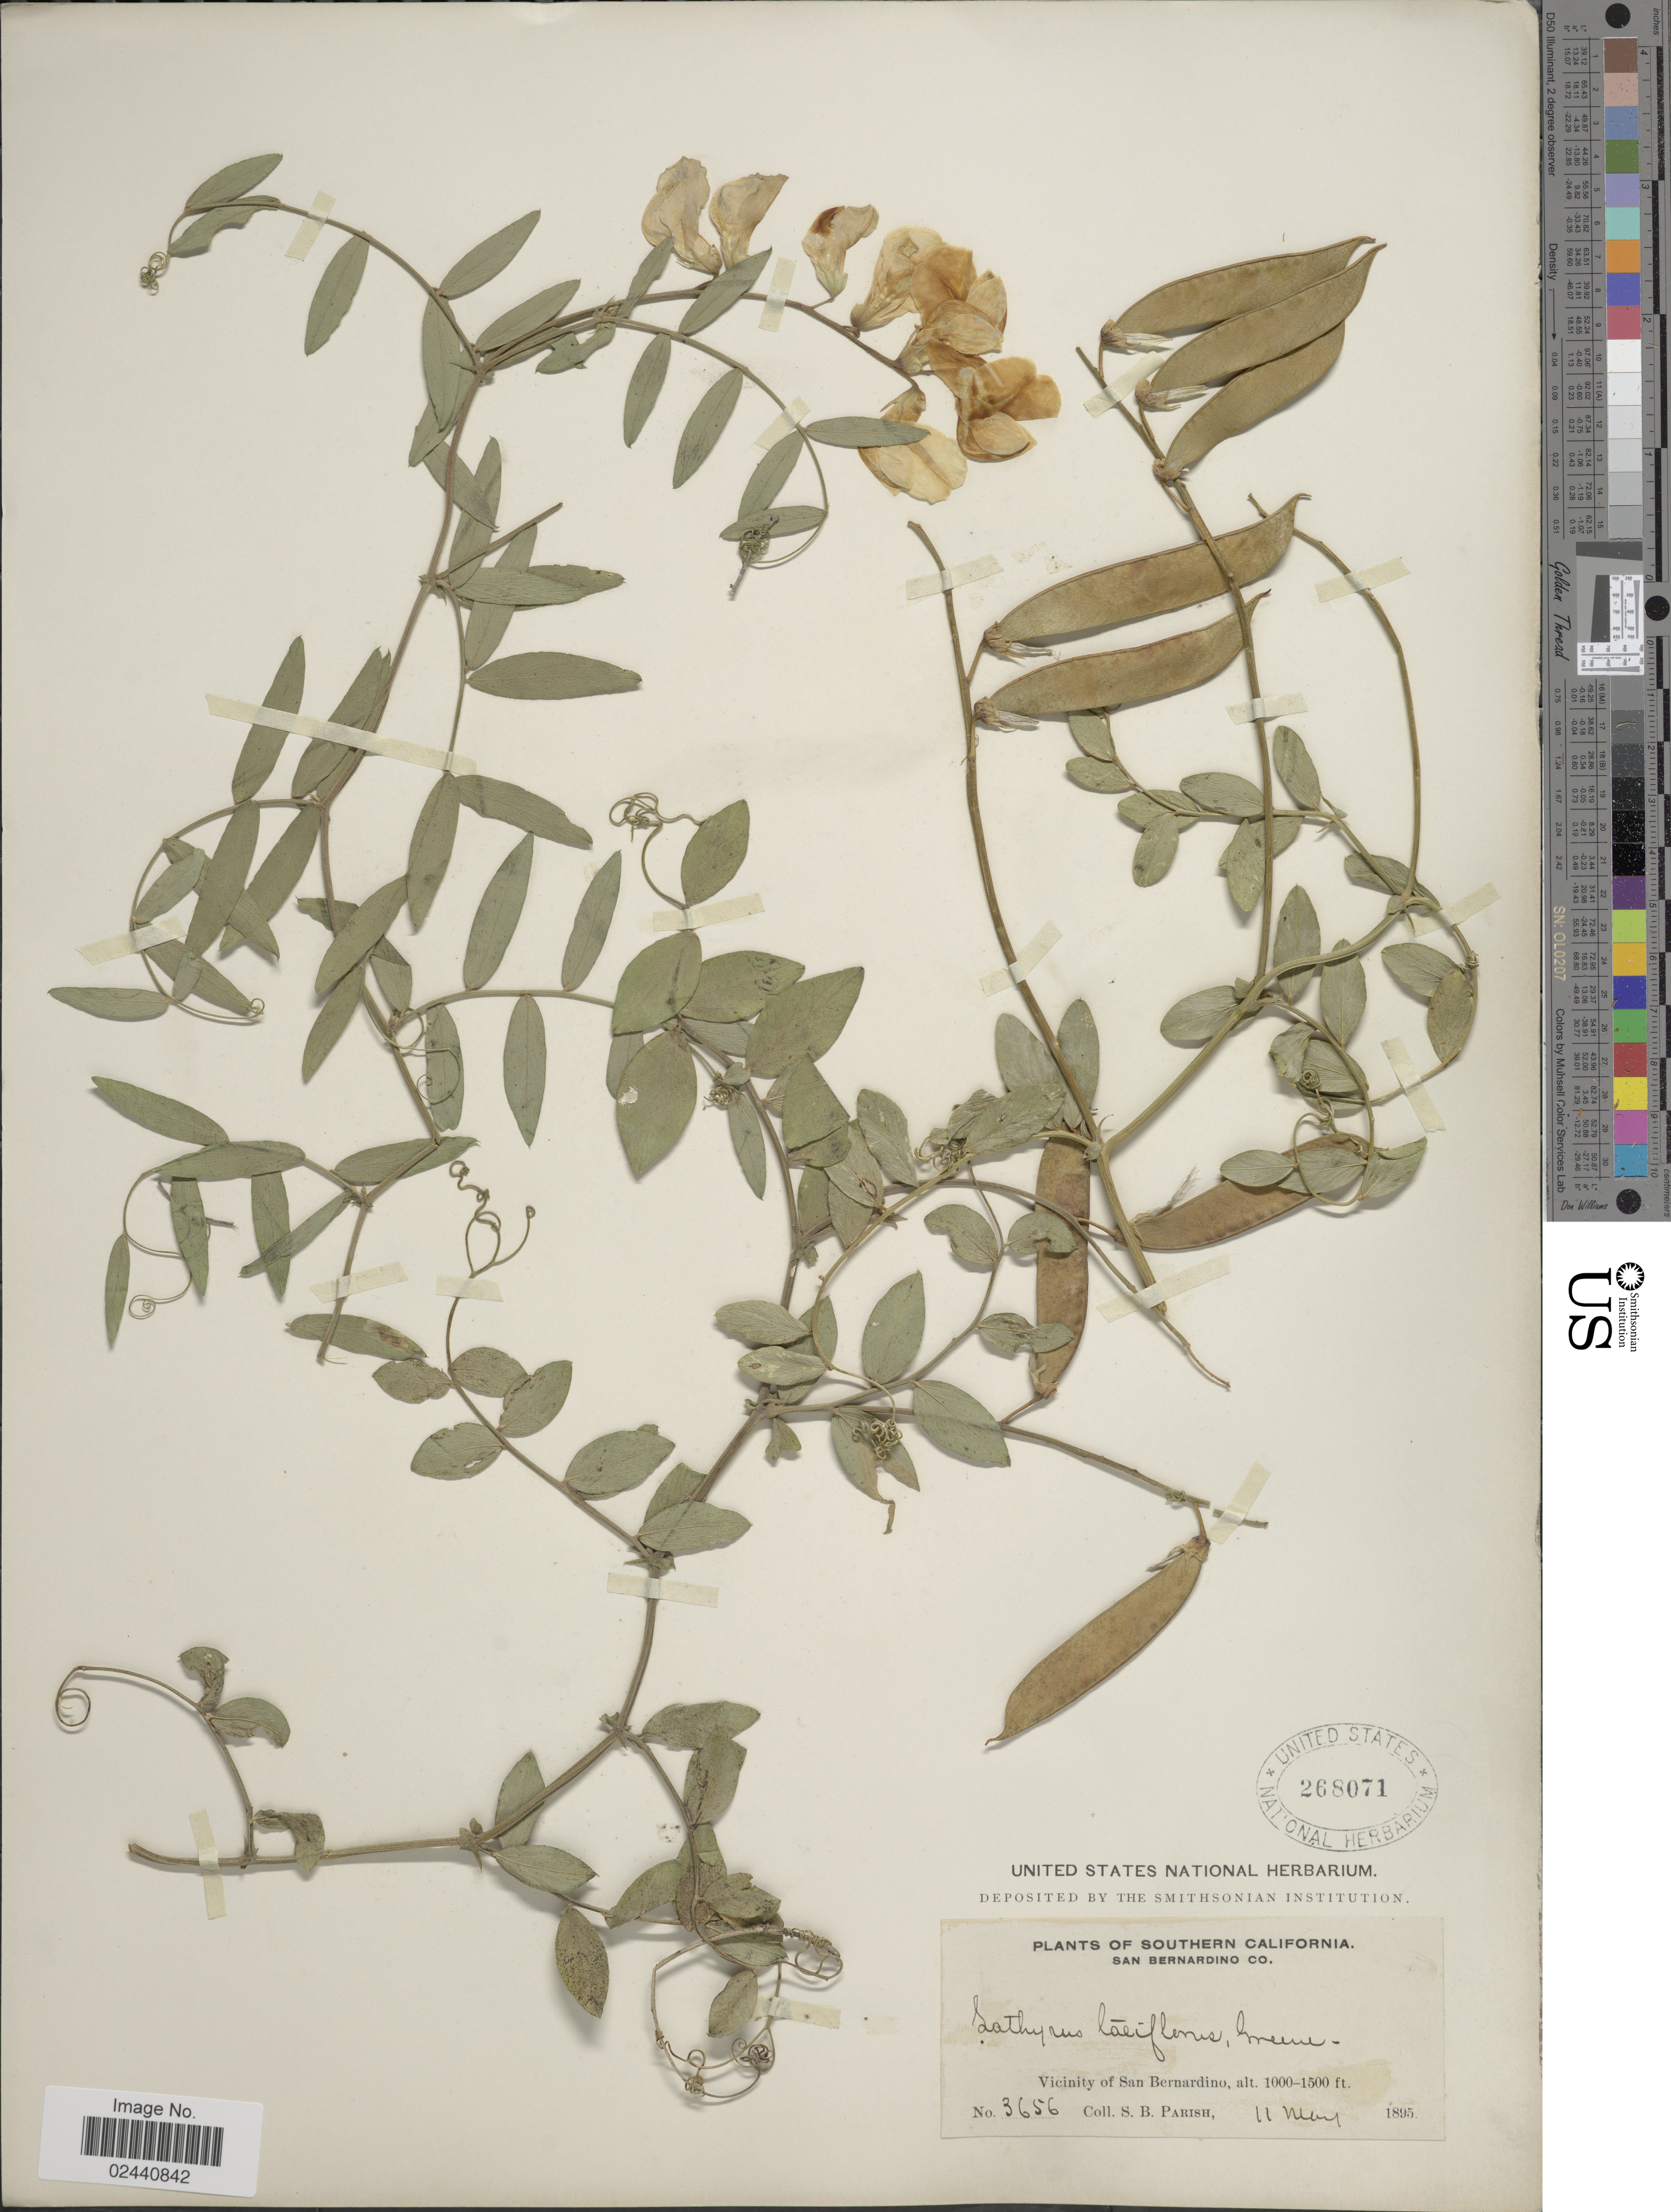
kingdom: Plantae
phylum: Tracheophyta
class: Magnoliopsida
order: Fabales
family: Fabaceae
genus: Lathyrus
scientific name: Lathyrus laetiflorus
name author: Greene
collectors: S. B. Parish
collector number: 3656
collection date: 1895-05-11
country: United States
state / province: California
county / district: San Bernardino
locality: Southern California, San Bernardino Co., Vicinity of San Bernardino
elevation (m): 305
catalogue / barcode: US 268071